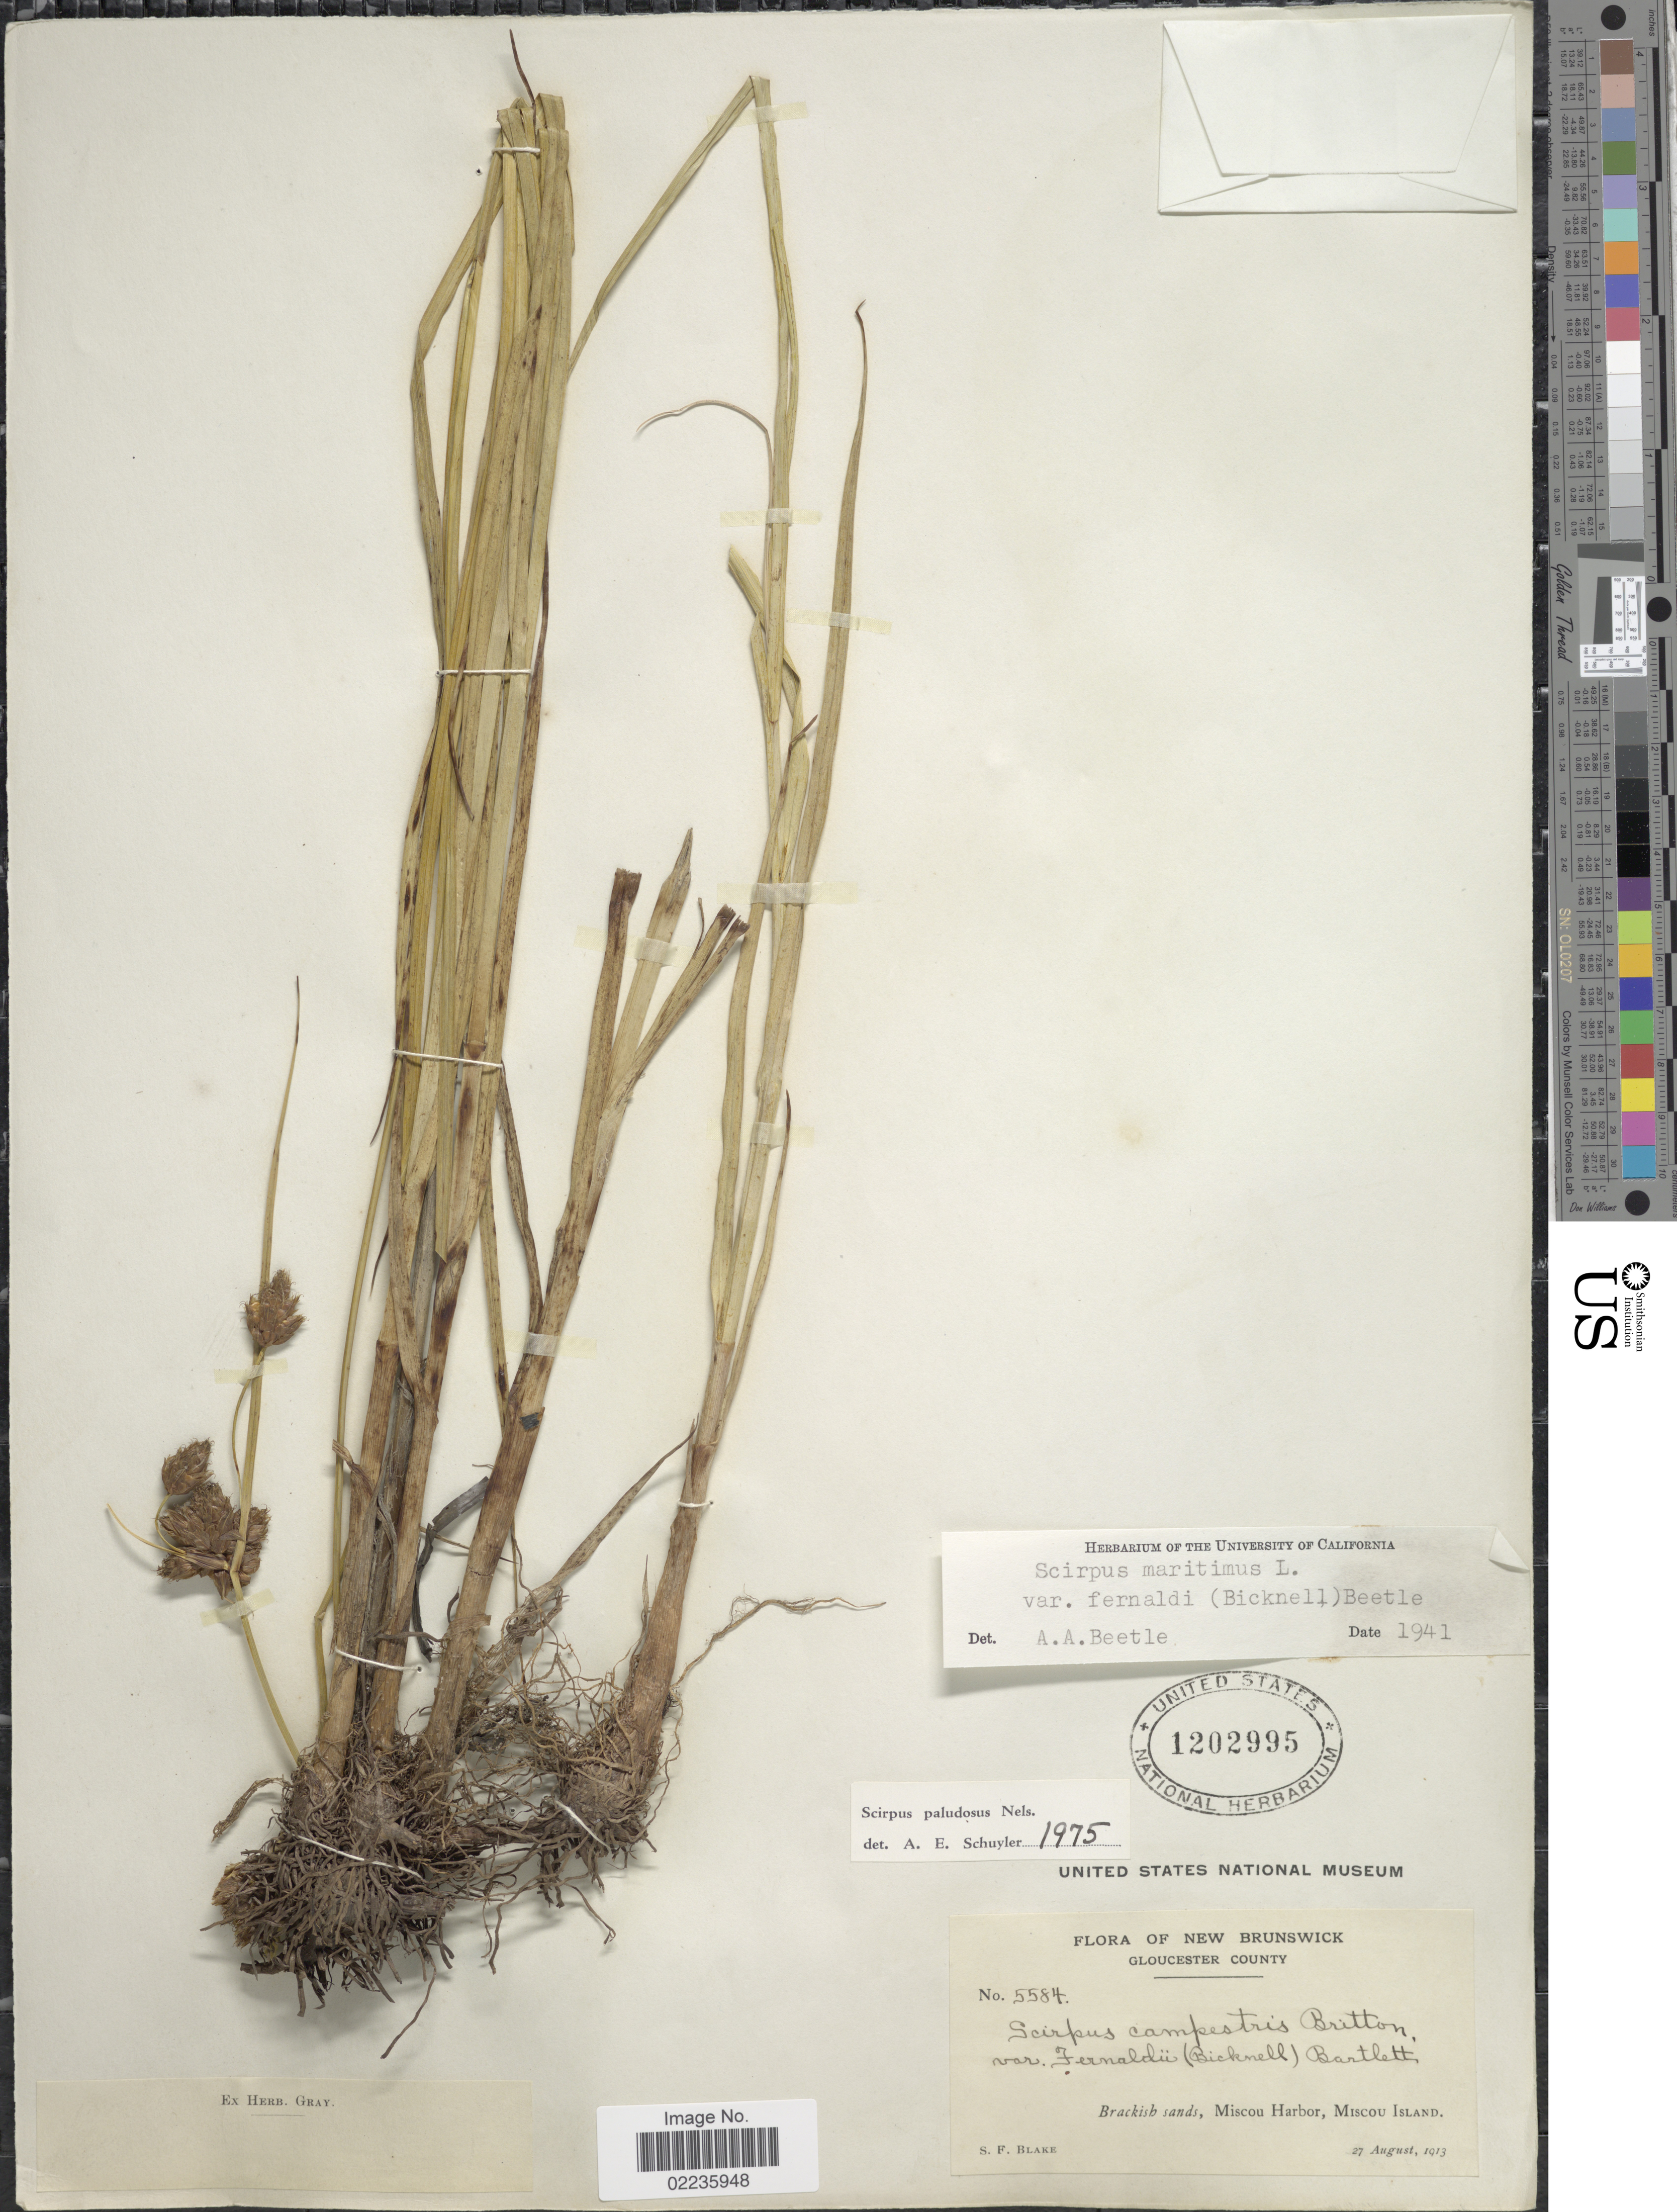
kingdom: Plantae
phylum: Tracheophyta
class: Liliopsida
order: Poales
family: Cyperaceae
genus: Bolboschoenus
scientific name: Bolboschoenus maritimus subsp. paludosus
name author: (A. Nelson) T. Koyama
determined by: Strong, M. T., (US), Smithsonian Institution - National Museum of Natural History (UNITED STATES)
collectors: S. Blake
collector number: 5584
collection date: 1913-08-27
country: Canada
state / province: New Brunswick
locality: Gloucester County. Brackish sands, Miscou Harbor, Miscou Island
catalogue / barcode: US 1202995